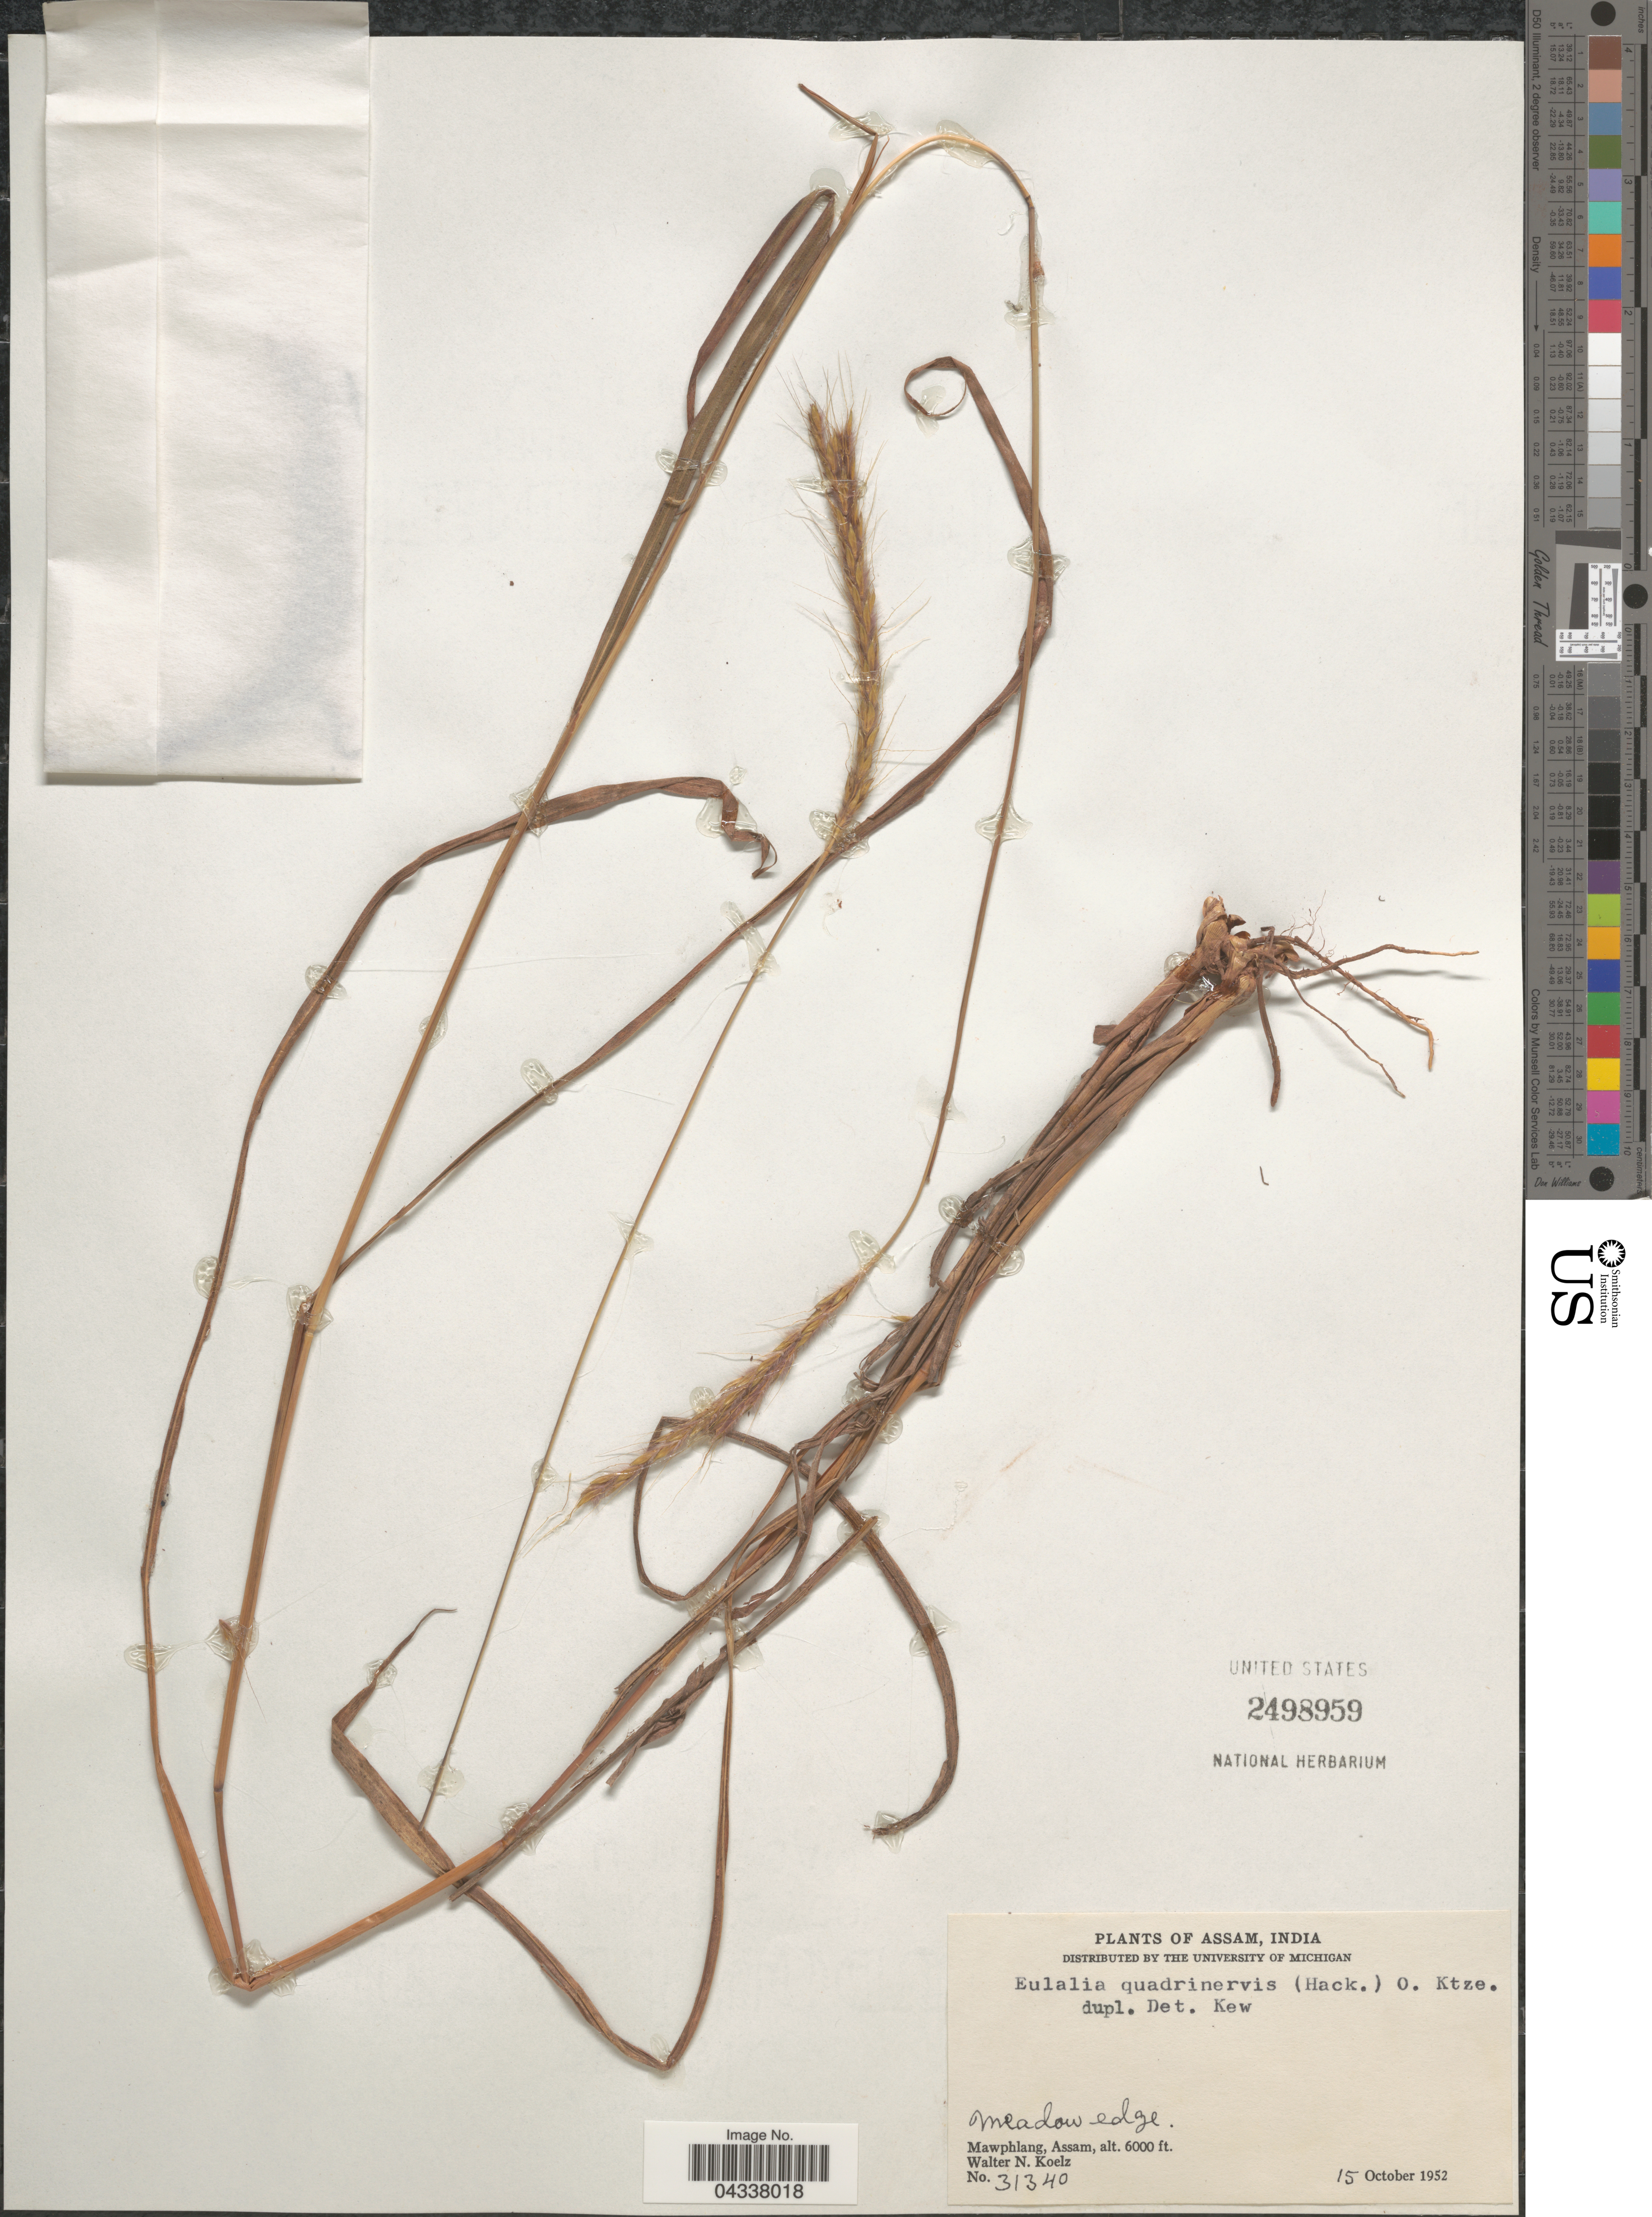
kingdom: Plantae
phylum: Tracheophyta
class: Liliopsida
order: Poales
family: Poaceae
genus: Pseudopogonatherum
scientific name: Pseudopogonatherum quadrinerve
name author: (Hack.) Ohwi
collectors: W. N. Koelz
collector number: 31340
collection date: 1952-10-15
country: India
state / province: Assam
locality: Mawphlang.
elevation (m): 1829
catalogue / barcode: US 2498959